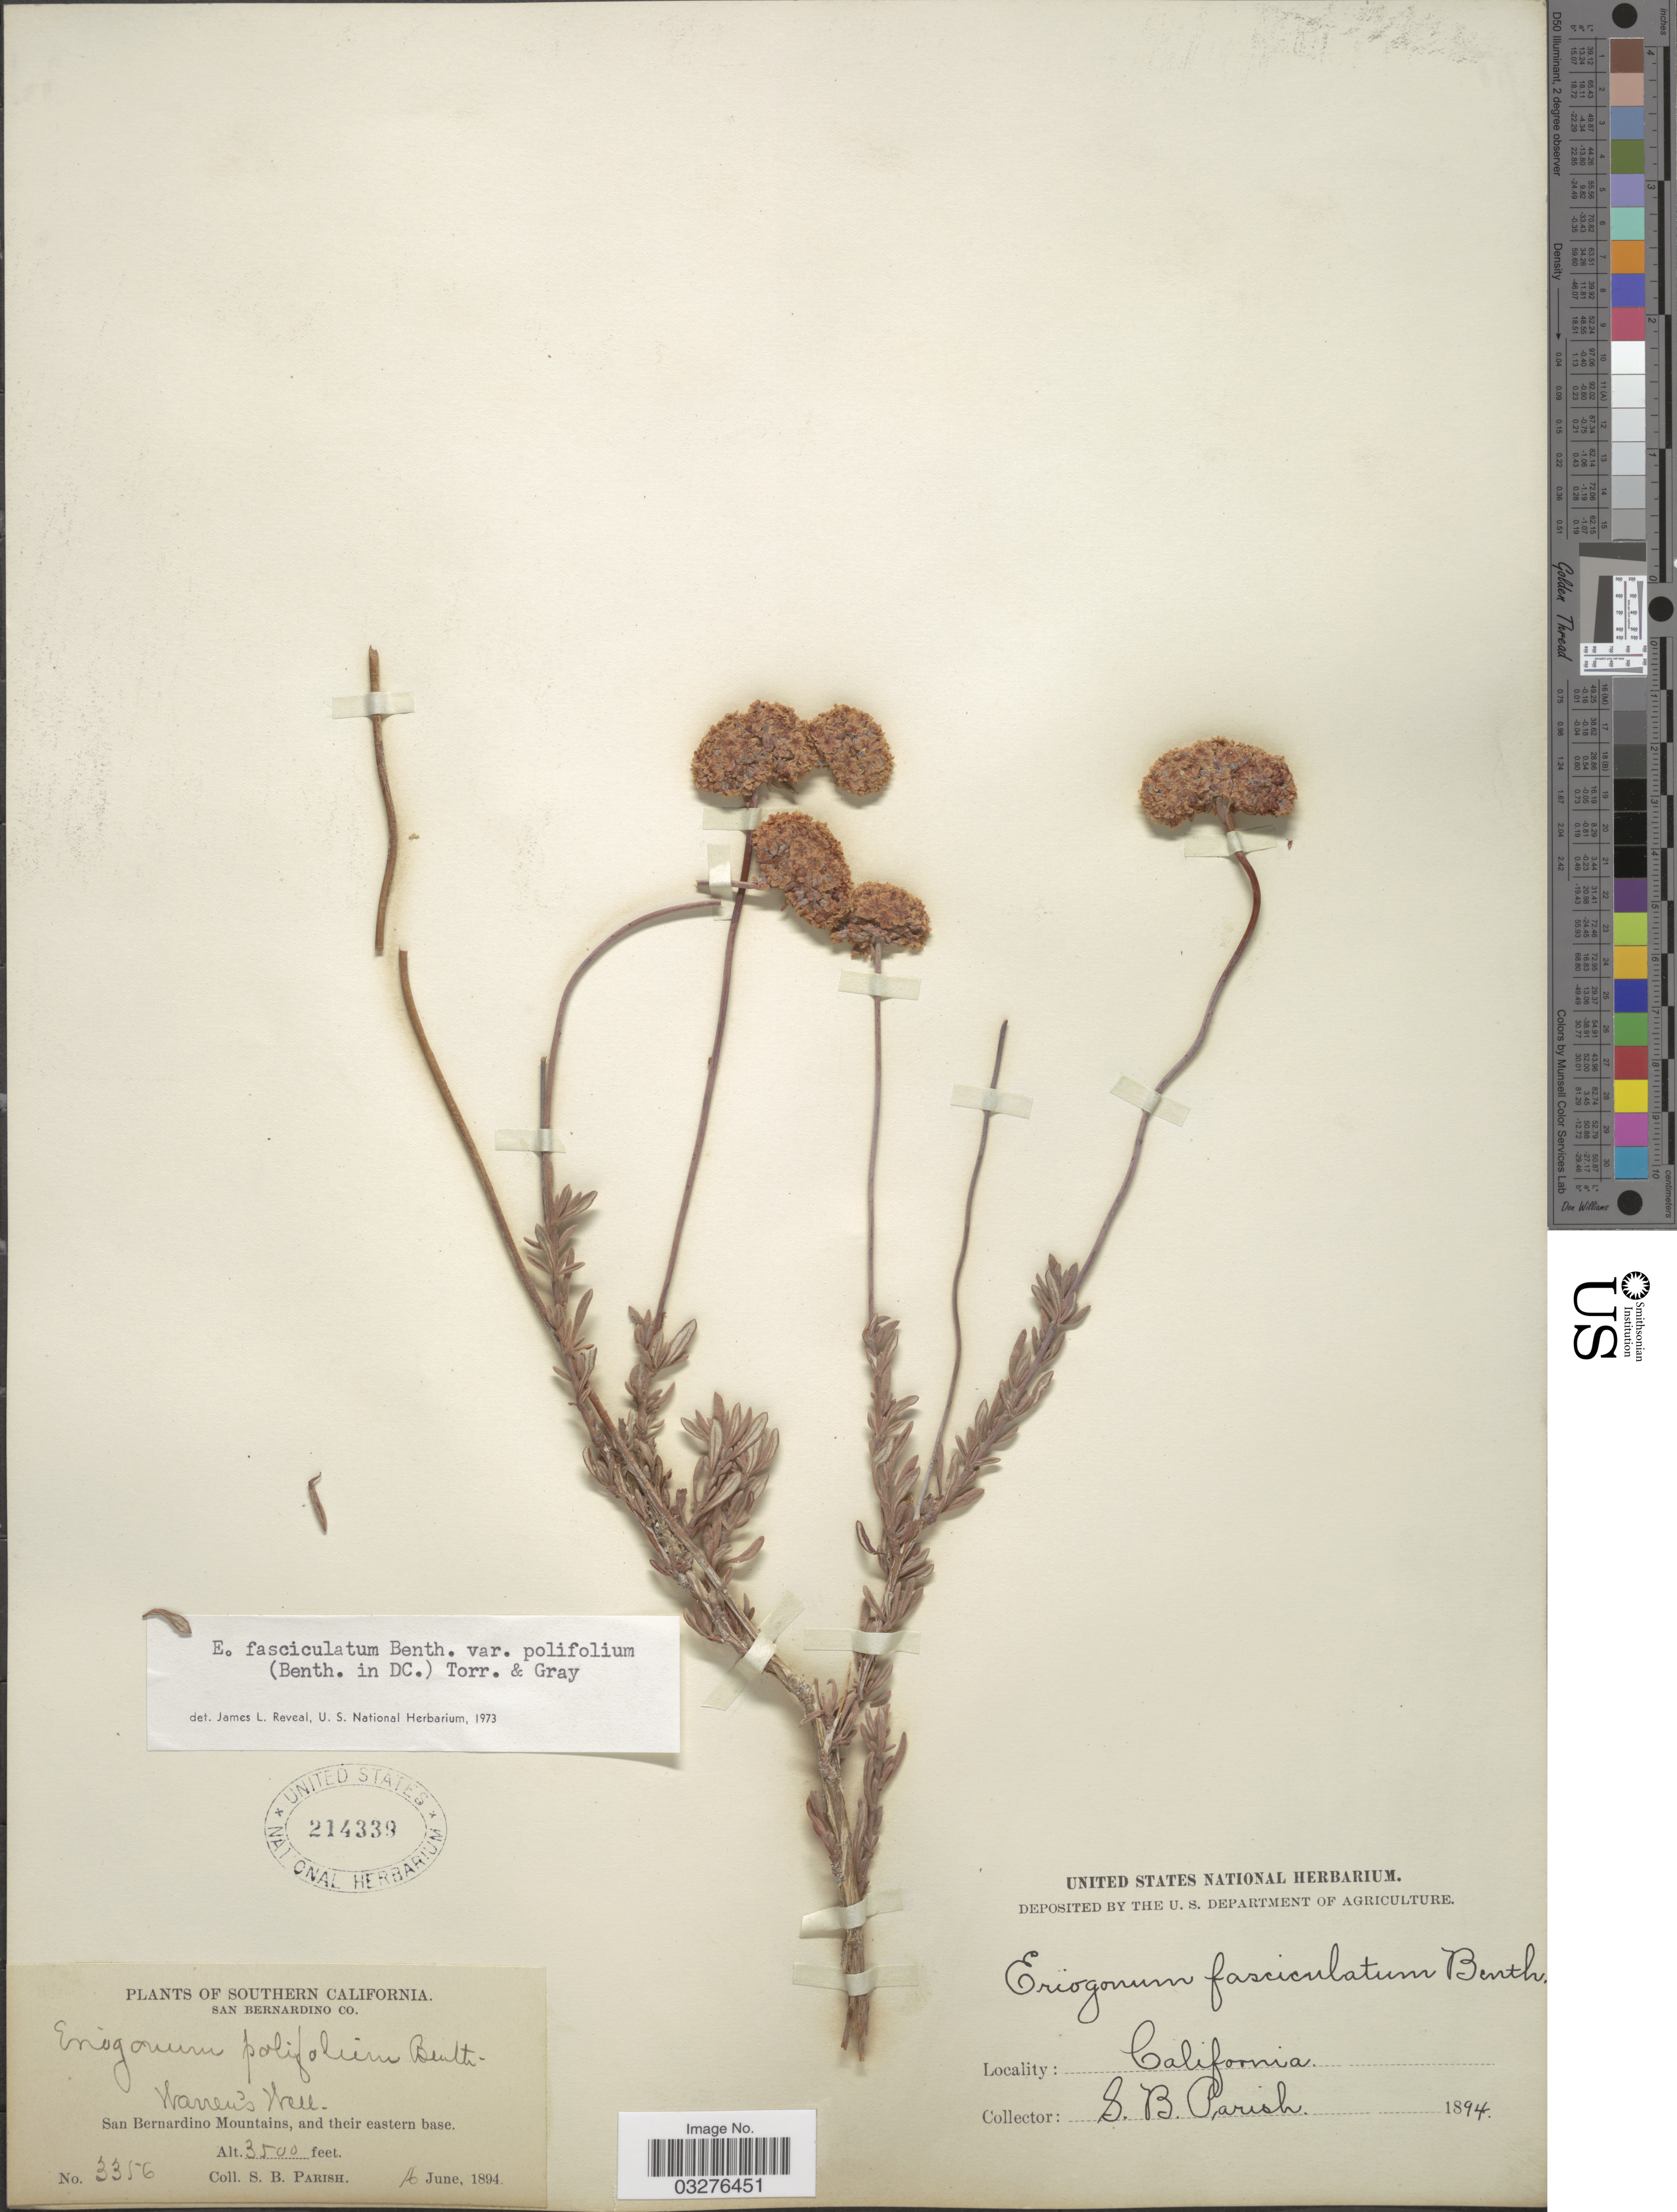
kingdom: Plantae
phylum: Tracheophyta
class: Magnoliopsida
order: Caryophyllales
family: Polygonaceae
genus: Eriogonum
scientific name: Eriogonum fasciculatum var. polifolium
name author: (Benth.) Torr. & A. Gray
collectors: S. B. Parish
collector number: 3356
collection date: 1894-06-16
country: United States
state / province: California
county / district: San Bernardino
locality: Southern California, San Bernardino Co., Warren's Well, San Bernardino Mountains, and their eastern base.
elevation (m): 1067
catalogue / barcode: US 214339